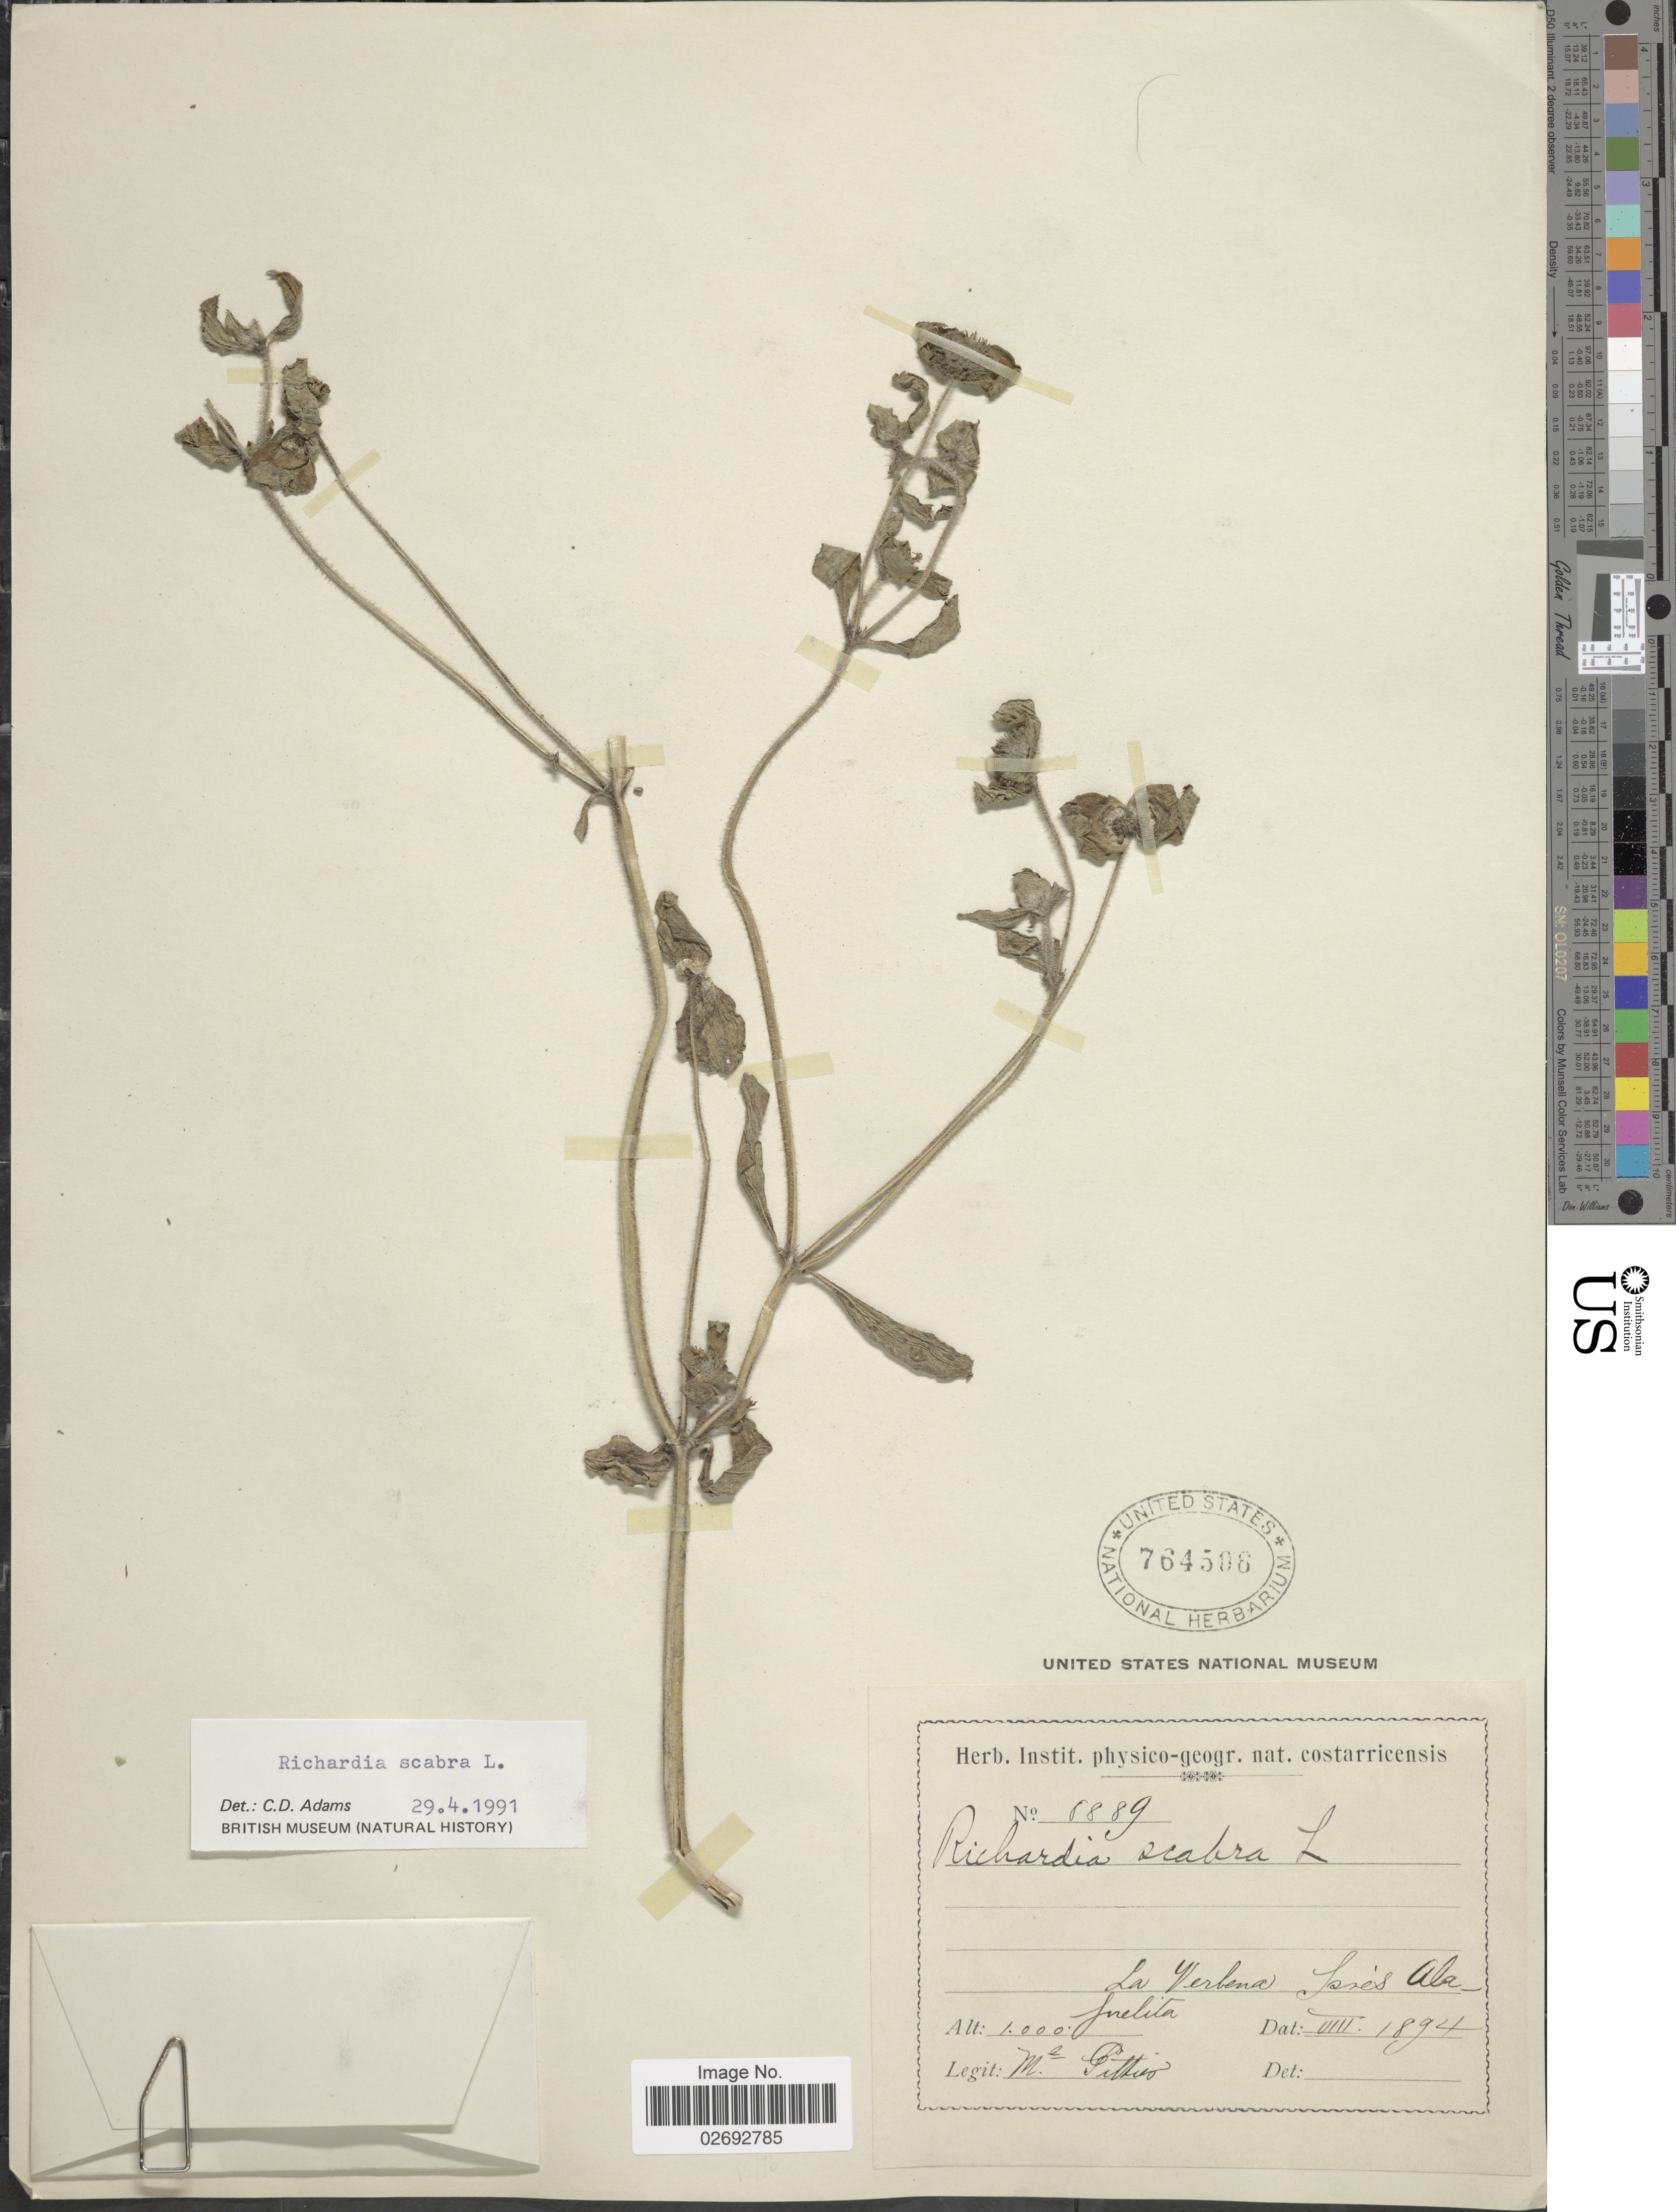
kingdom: Plantae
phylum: Tracheophyta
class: Magnoliopsida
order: Gentianales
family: Rubiaceae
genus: Richardia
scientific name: Richardia scabra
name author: L.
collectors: Pittier, --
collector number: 8889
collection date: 1894-08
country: Costa Rica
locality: La Verbena pres Ala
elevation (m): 1000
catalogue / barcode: US 764506